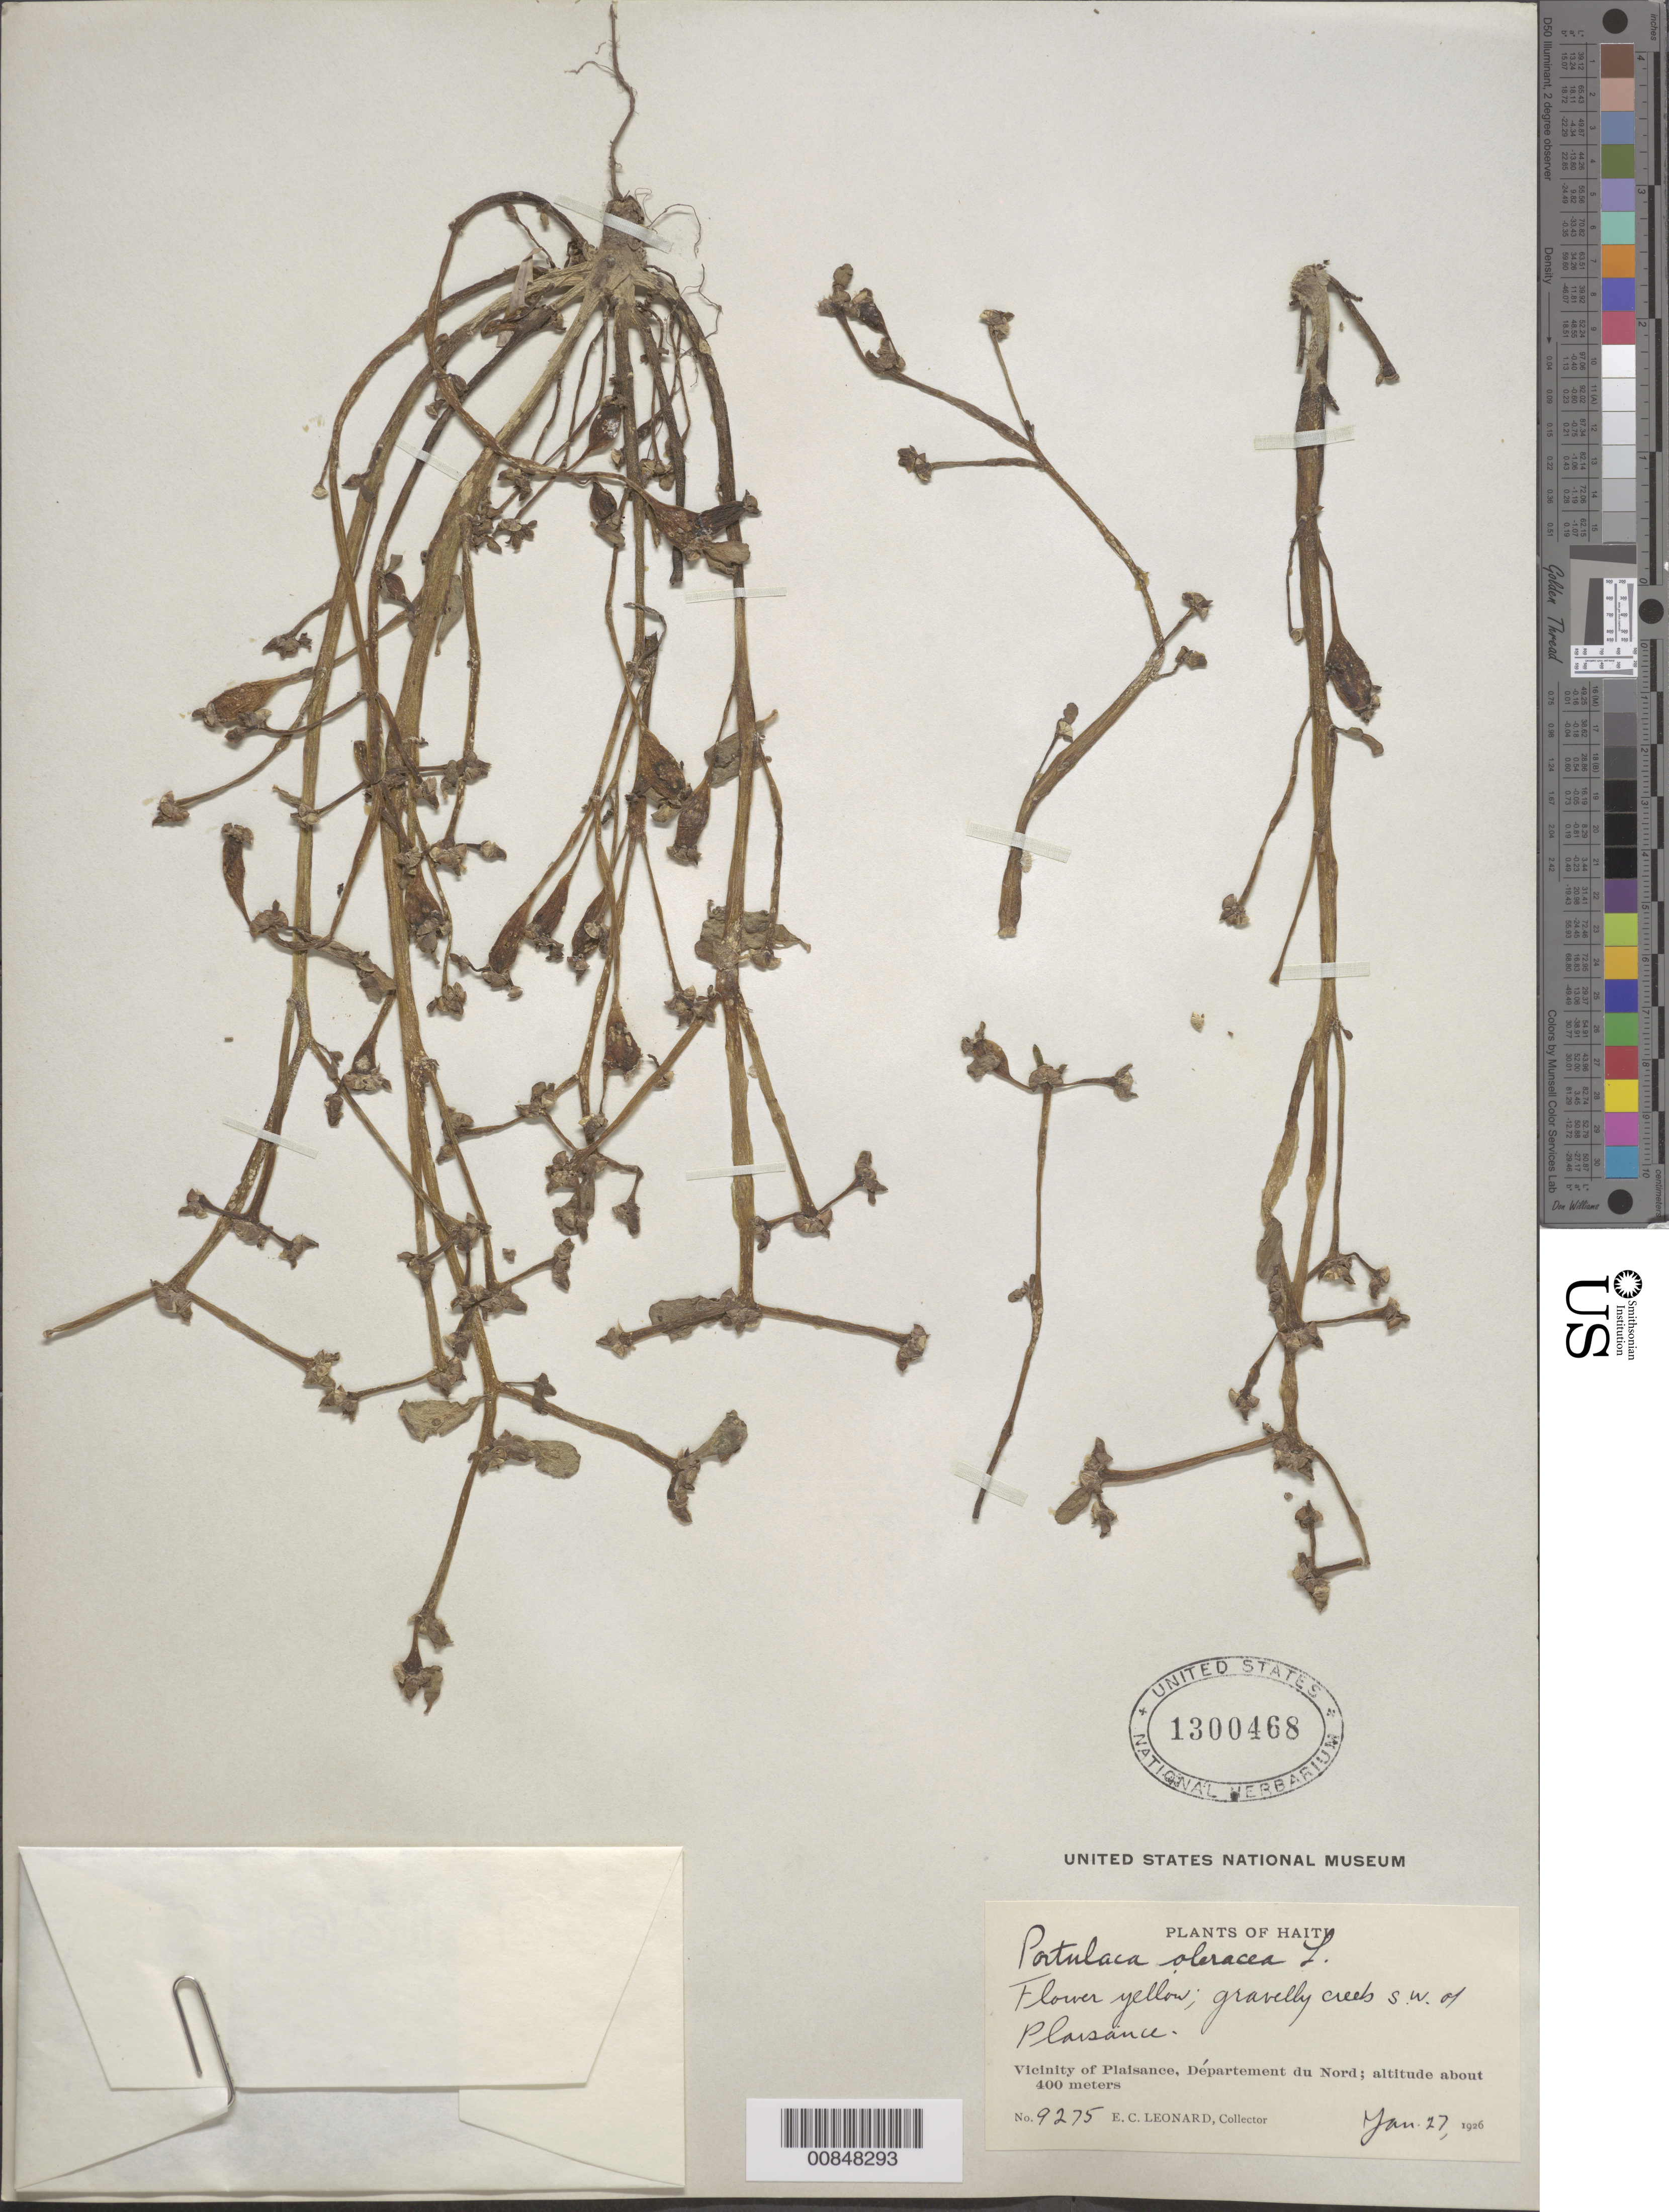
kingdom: Plantae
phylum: Tracheophyta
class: Magnoliopsida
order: Caryophyllales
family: Portulacaceae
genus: Portulaca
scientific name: Portulaca oleracea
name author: L.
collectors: E. C. Leonard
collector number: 9275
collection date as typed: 27 Jan 1926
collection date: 1926-01-27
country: Haiti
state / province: Nord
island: Hispaniola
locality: Vicinity of Plaisance. Gravelly creek SW of Plaisance.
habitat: Gravelly creek.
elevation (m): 400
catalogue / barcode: US 1300468